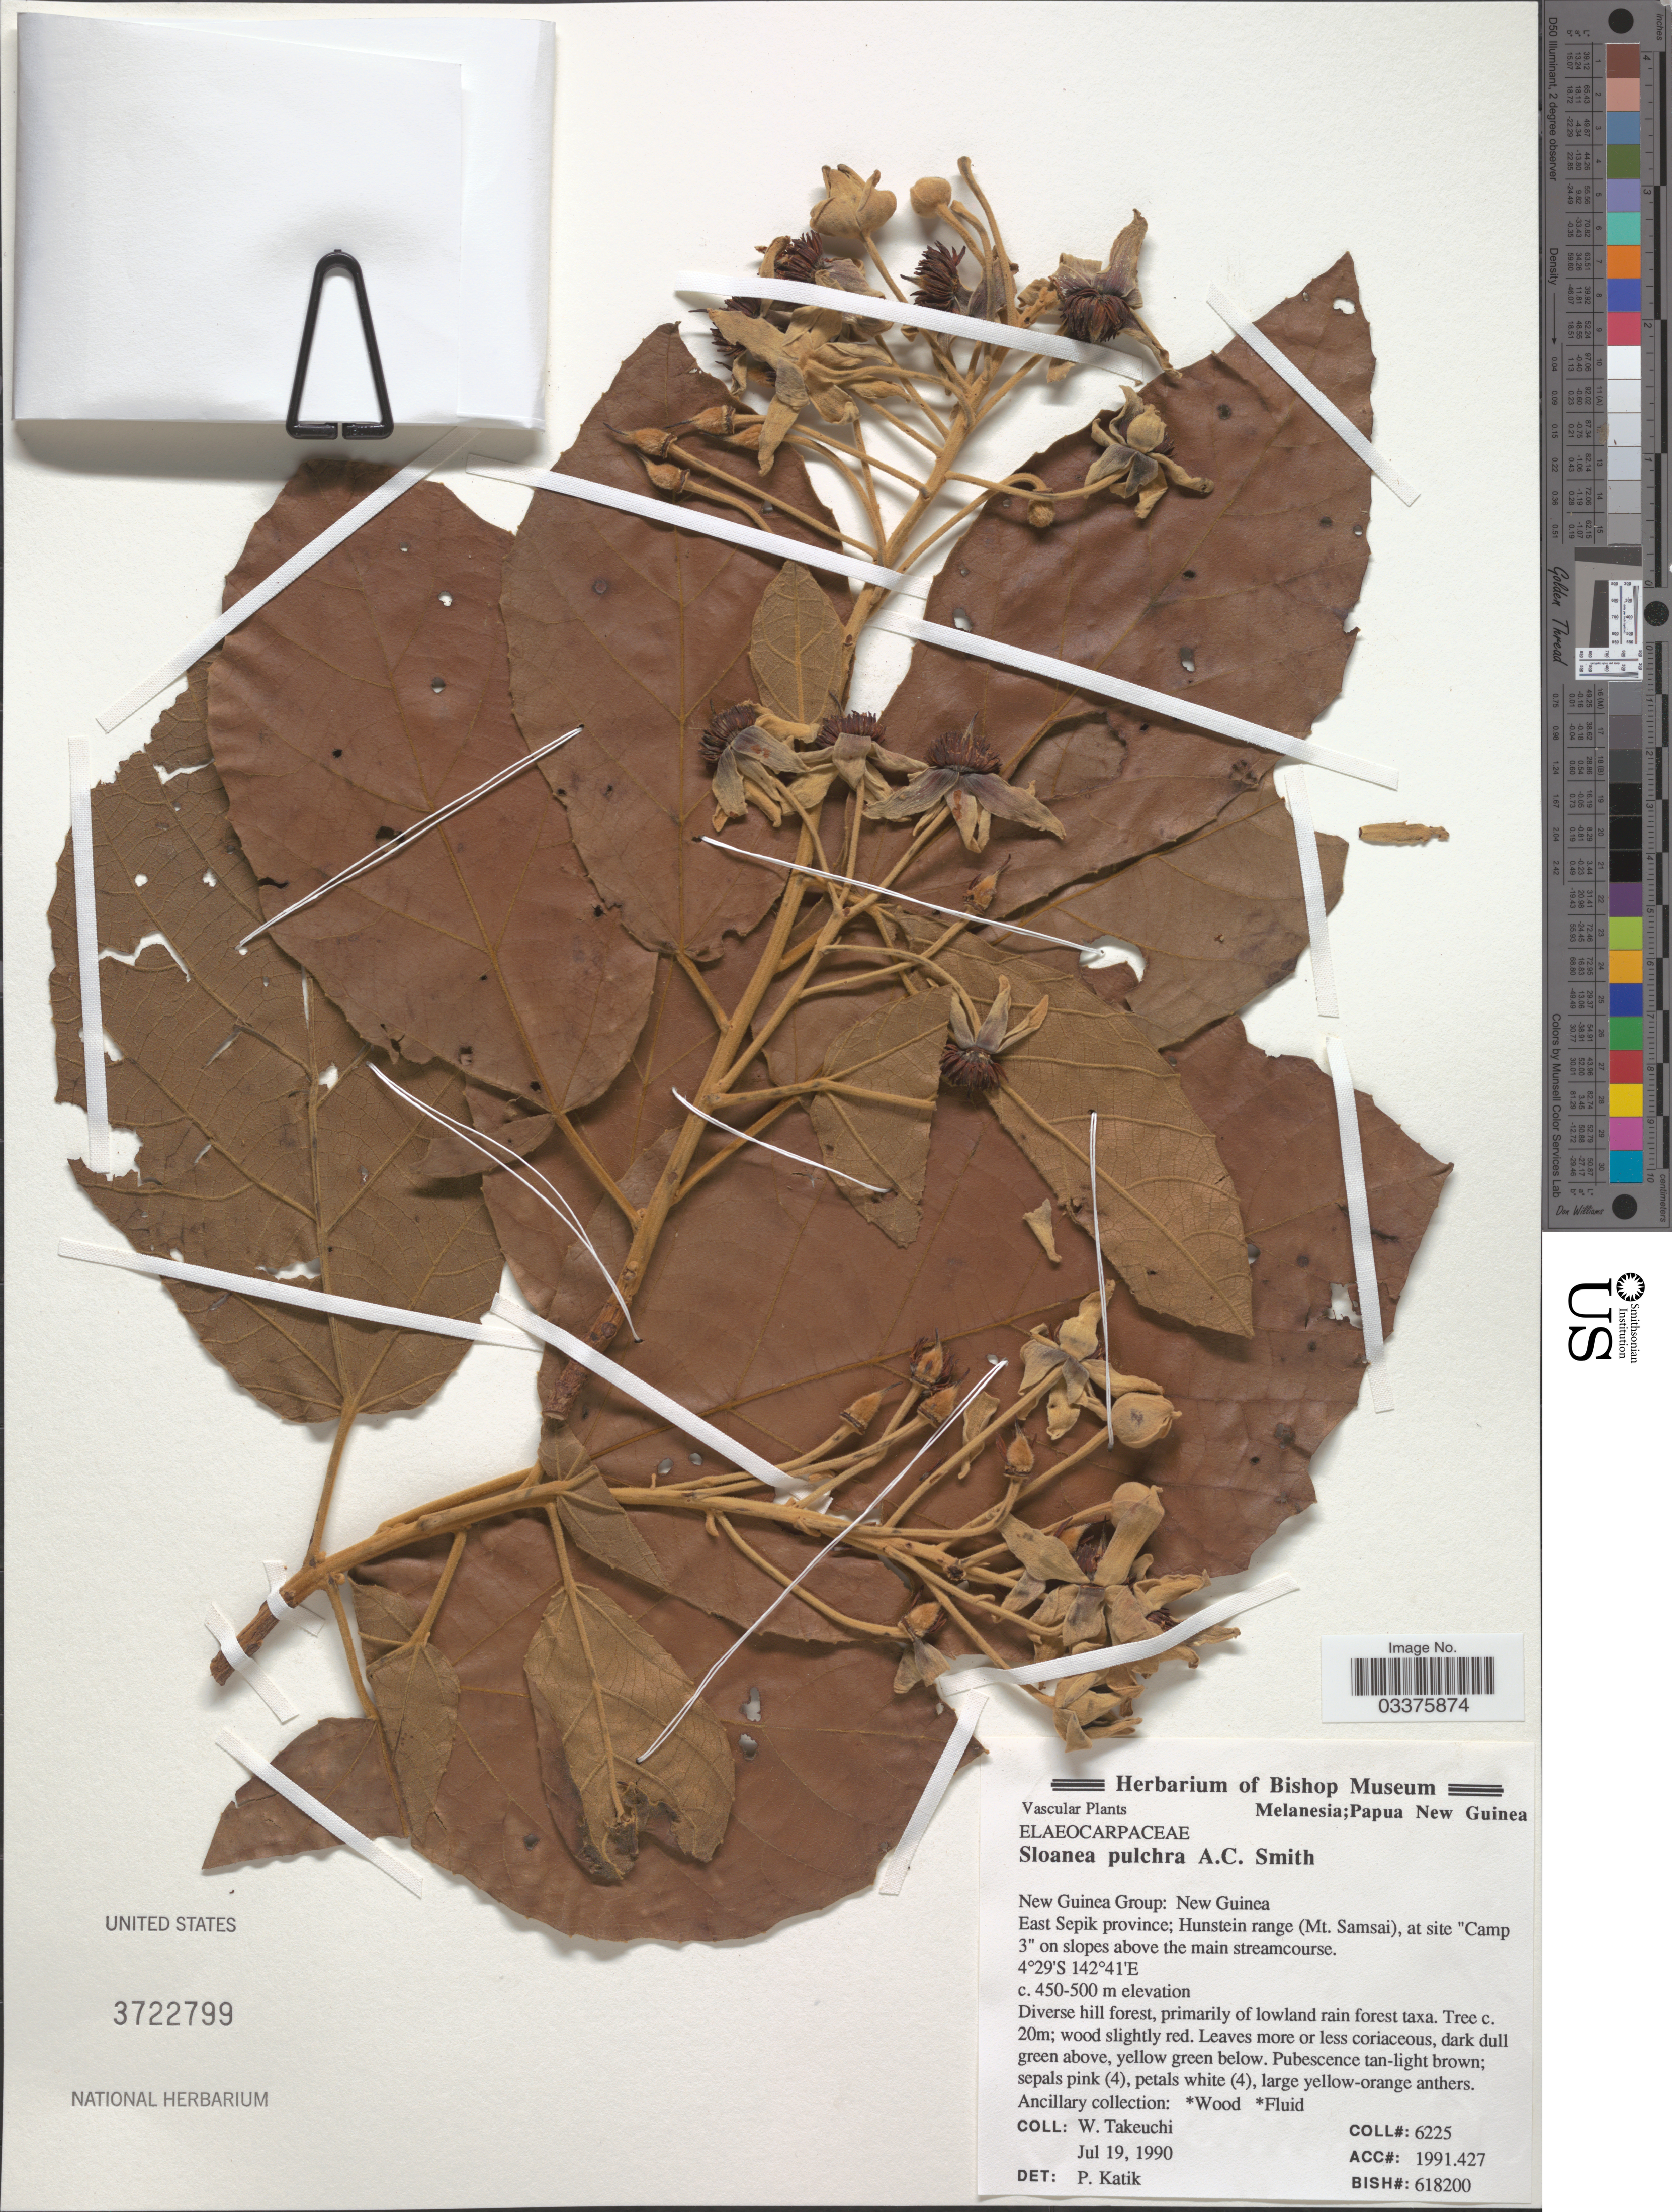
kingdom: Plantae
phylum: Tracheophyta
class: Magnoliopsida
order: Oxalidales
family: Elaeocarpaceae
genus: Sloanea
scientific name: Sloanea pulchra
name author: (Schltr.) A.C. Sm.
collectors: W. Takeuchi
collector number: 6225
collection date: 1990-07-19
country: Papua New Guinea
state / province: East Sepik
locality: New Guinea Group: New Guinea. Hunstein range (Mt. Samsai), at site "Camp 3" on slopes above the main streamcourse.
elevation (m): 450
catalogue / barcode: US 3722799